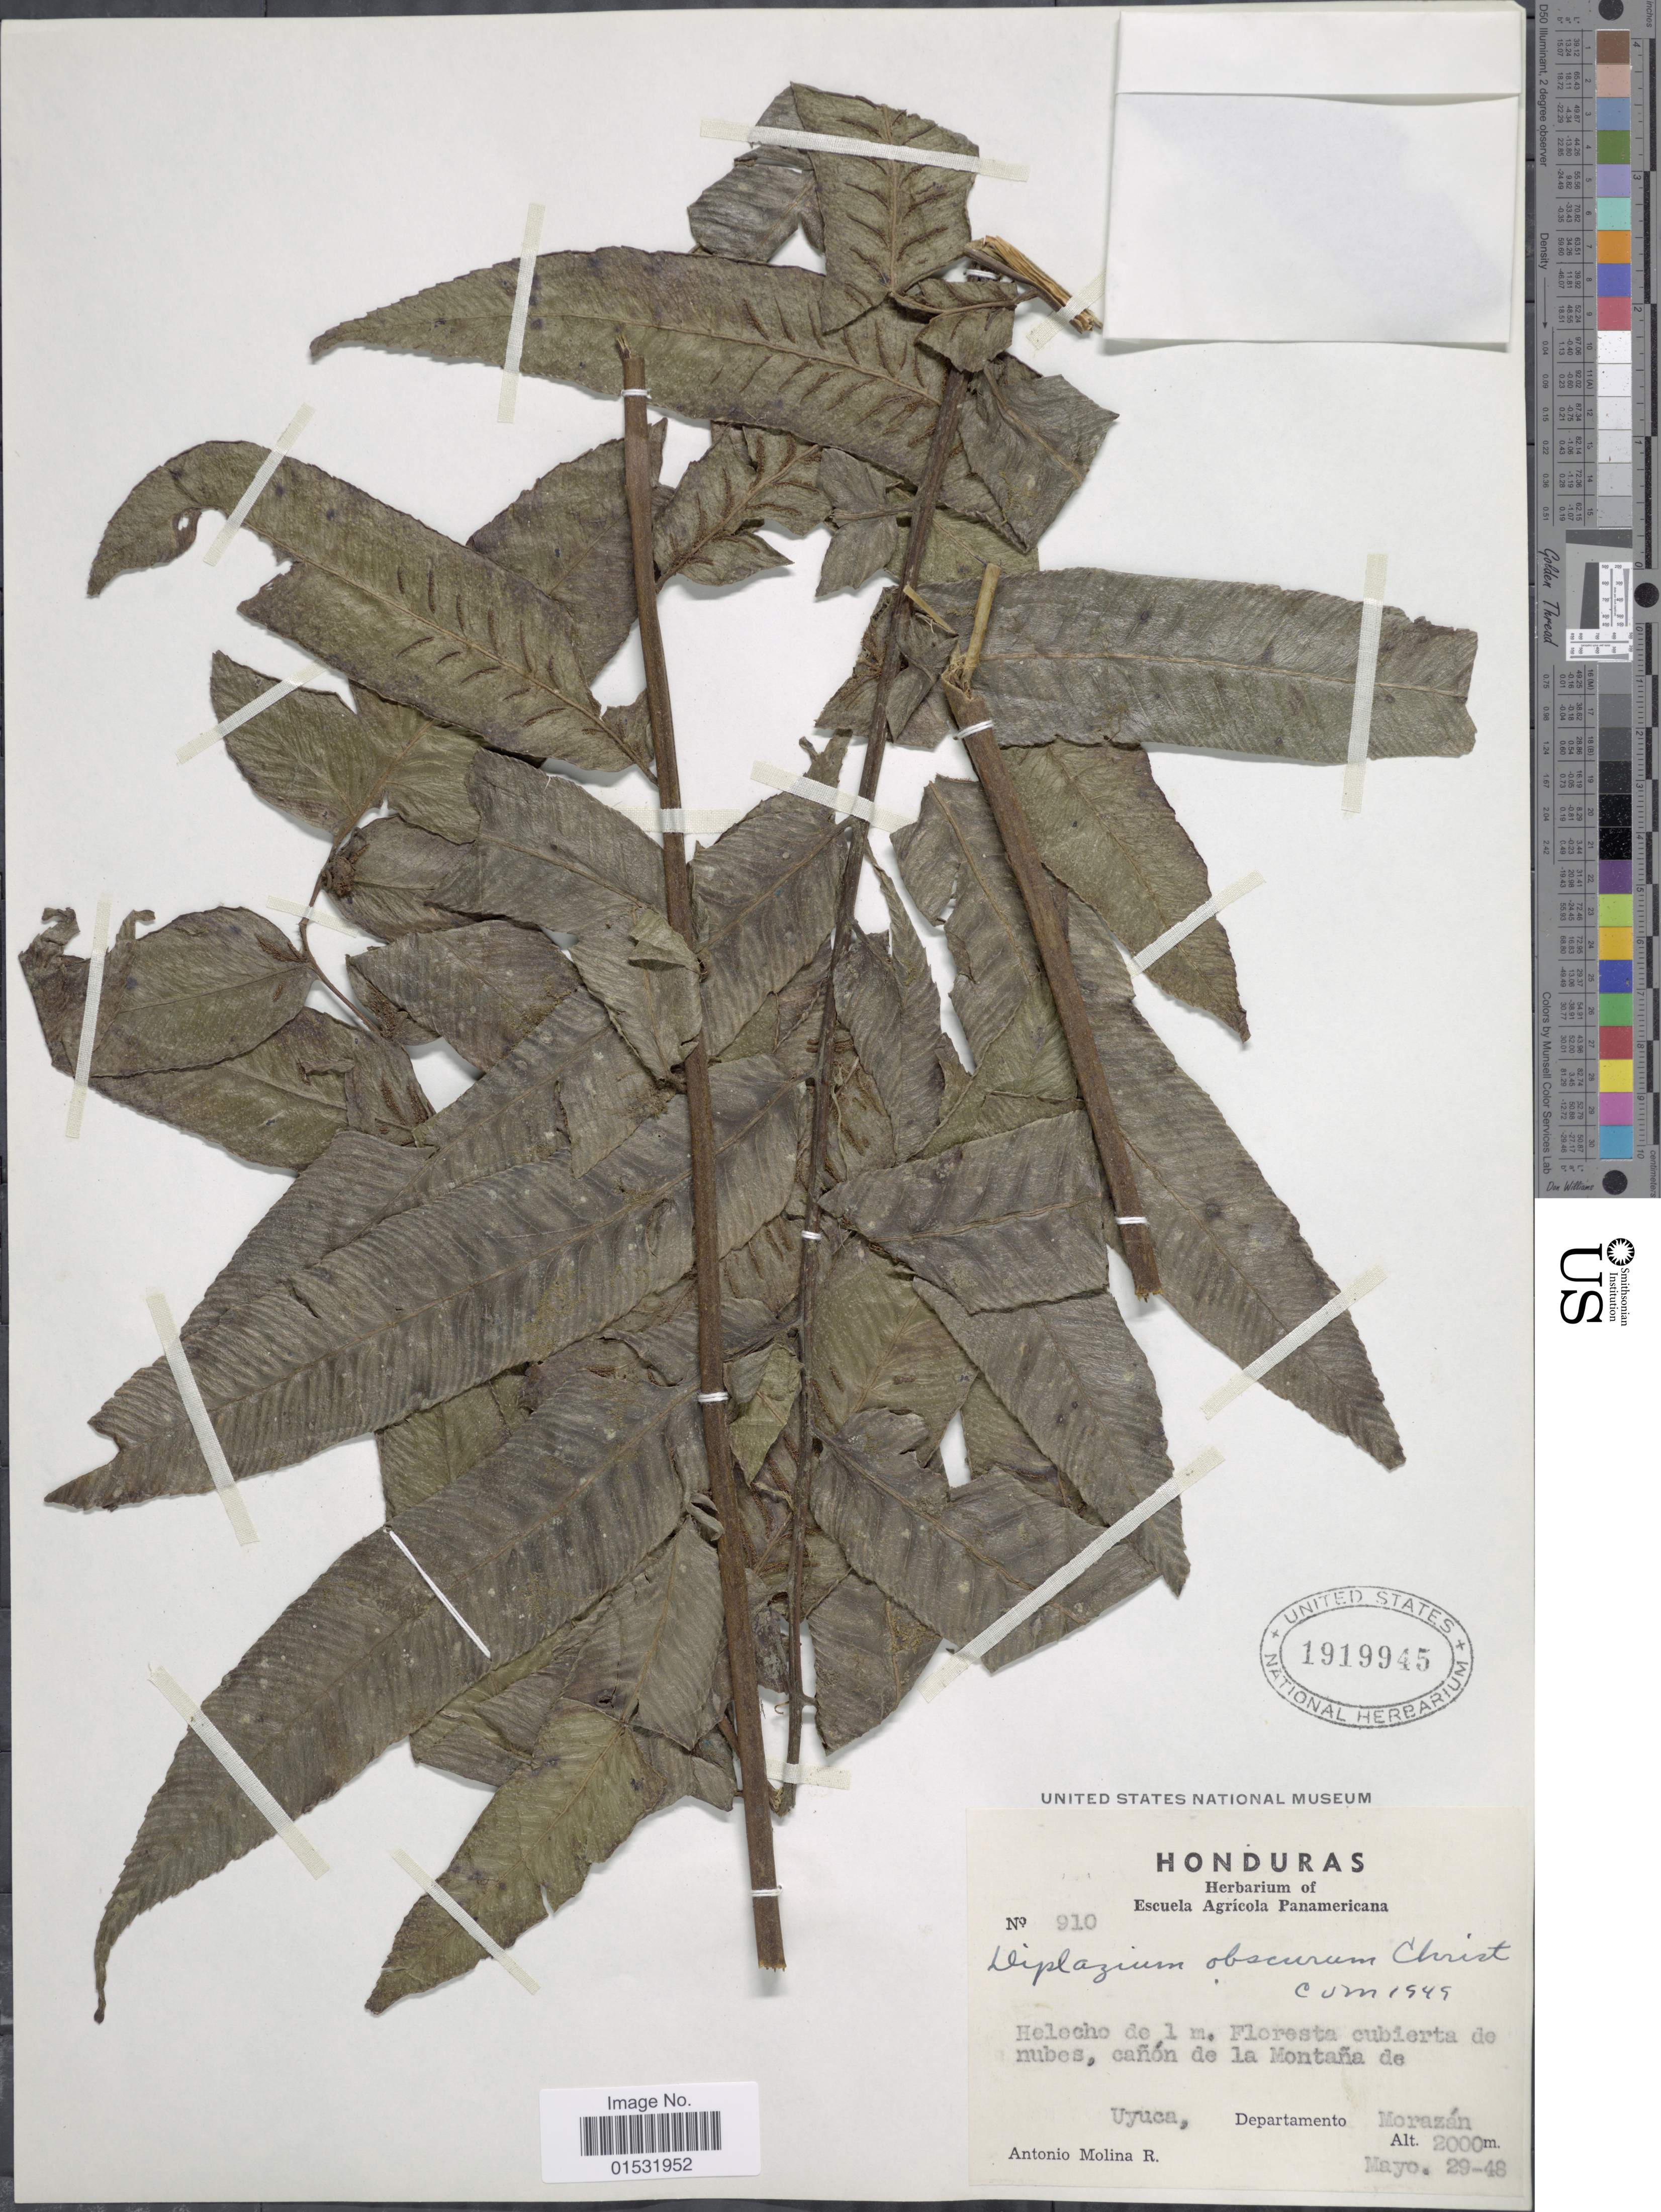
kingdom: Plantae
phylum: Tracheophyta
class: Polypodiopsida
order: Polypodiales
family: Athyriaceae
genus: Diplazium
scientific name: Diplazium obscurum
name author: Christ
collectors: A. Molina R.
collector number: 910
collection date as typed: Transcribed d/m/y: 29/5/48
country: Honduras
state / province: Fco. Morazán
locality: Helecho de 1 m. Floresta cubierta de nubes, Cañon de la Montaña de Uyuca, Departamento Morazan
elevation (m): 2000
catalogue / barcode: US 1919945